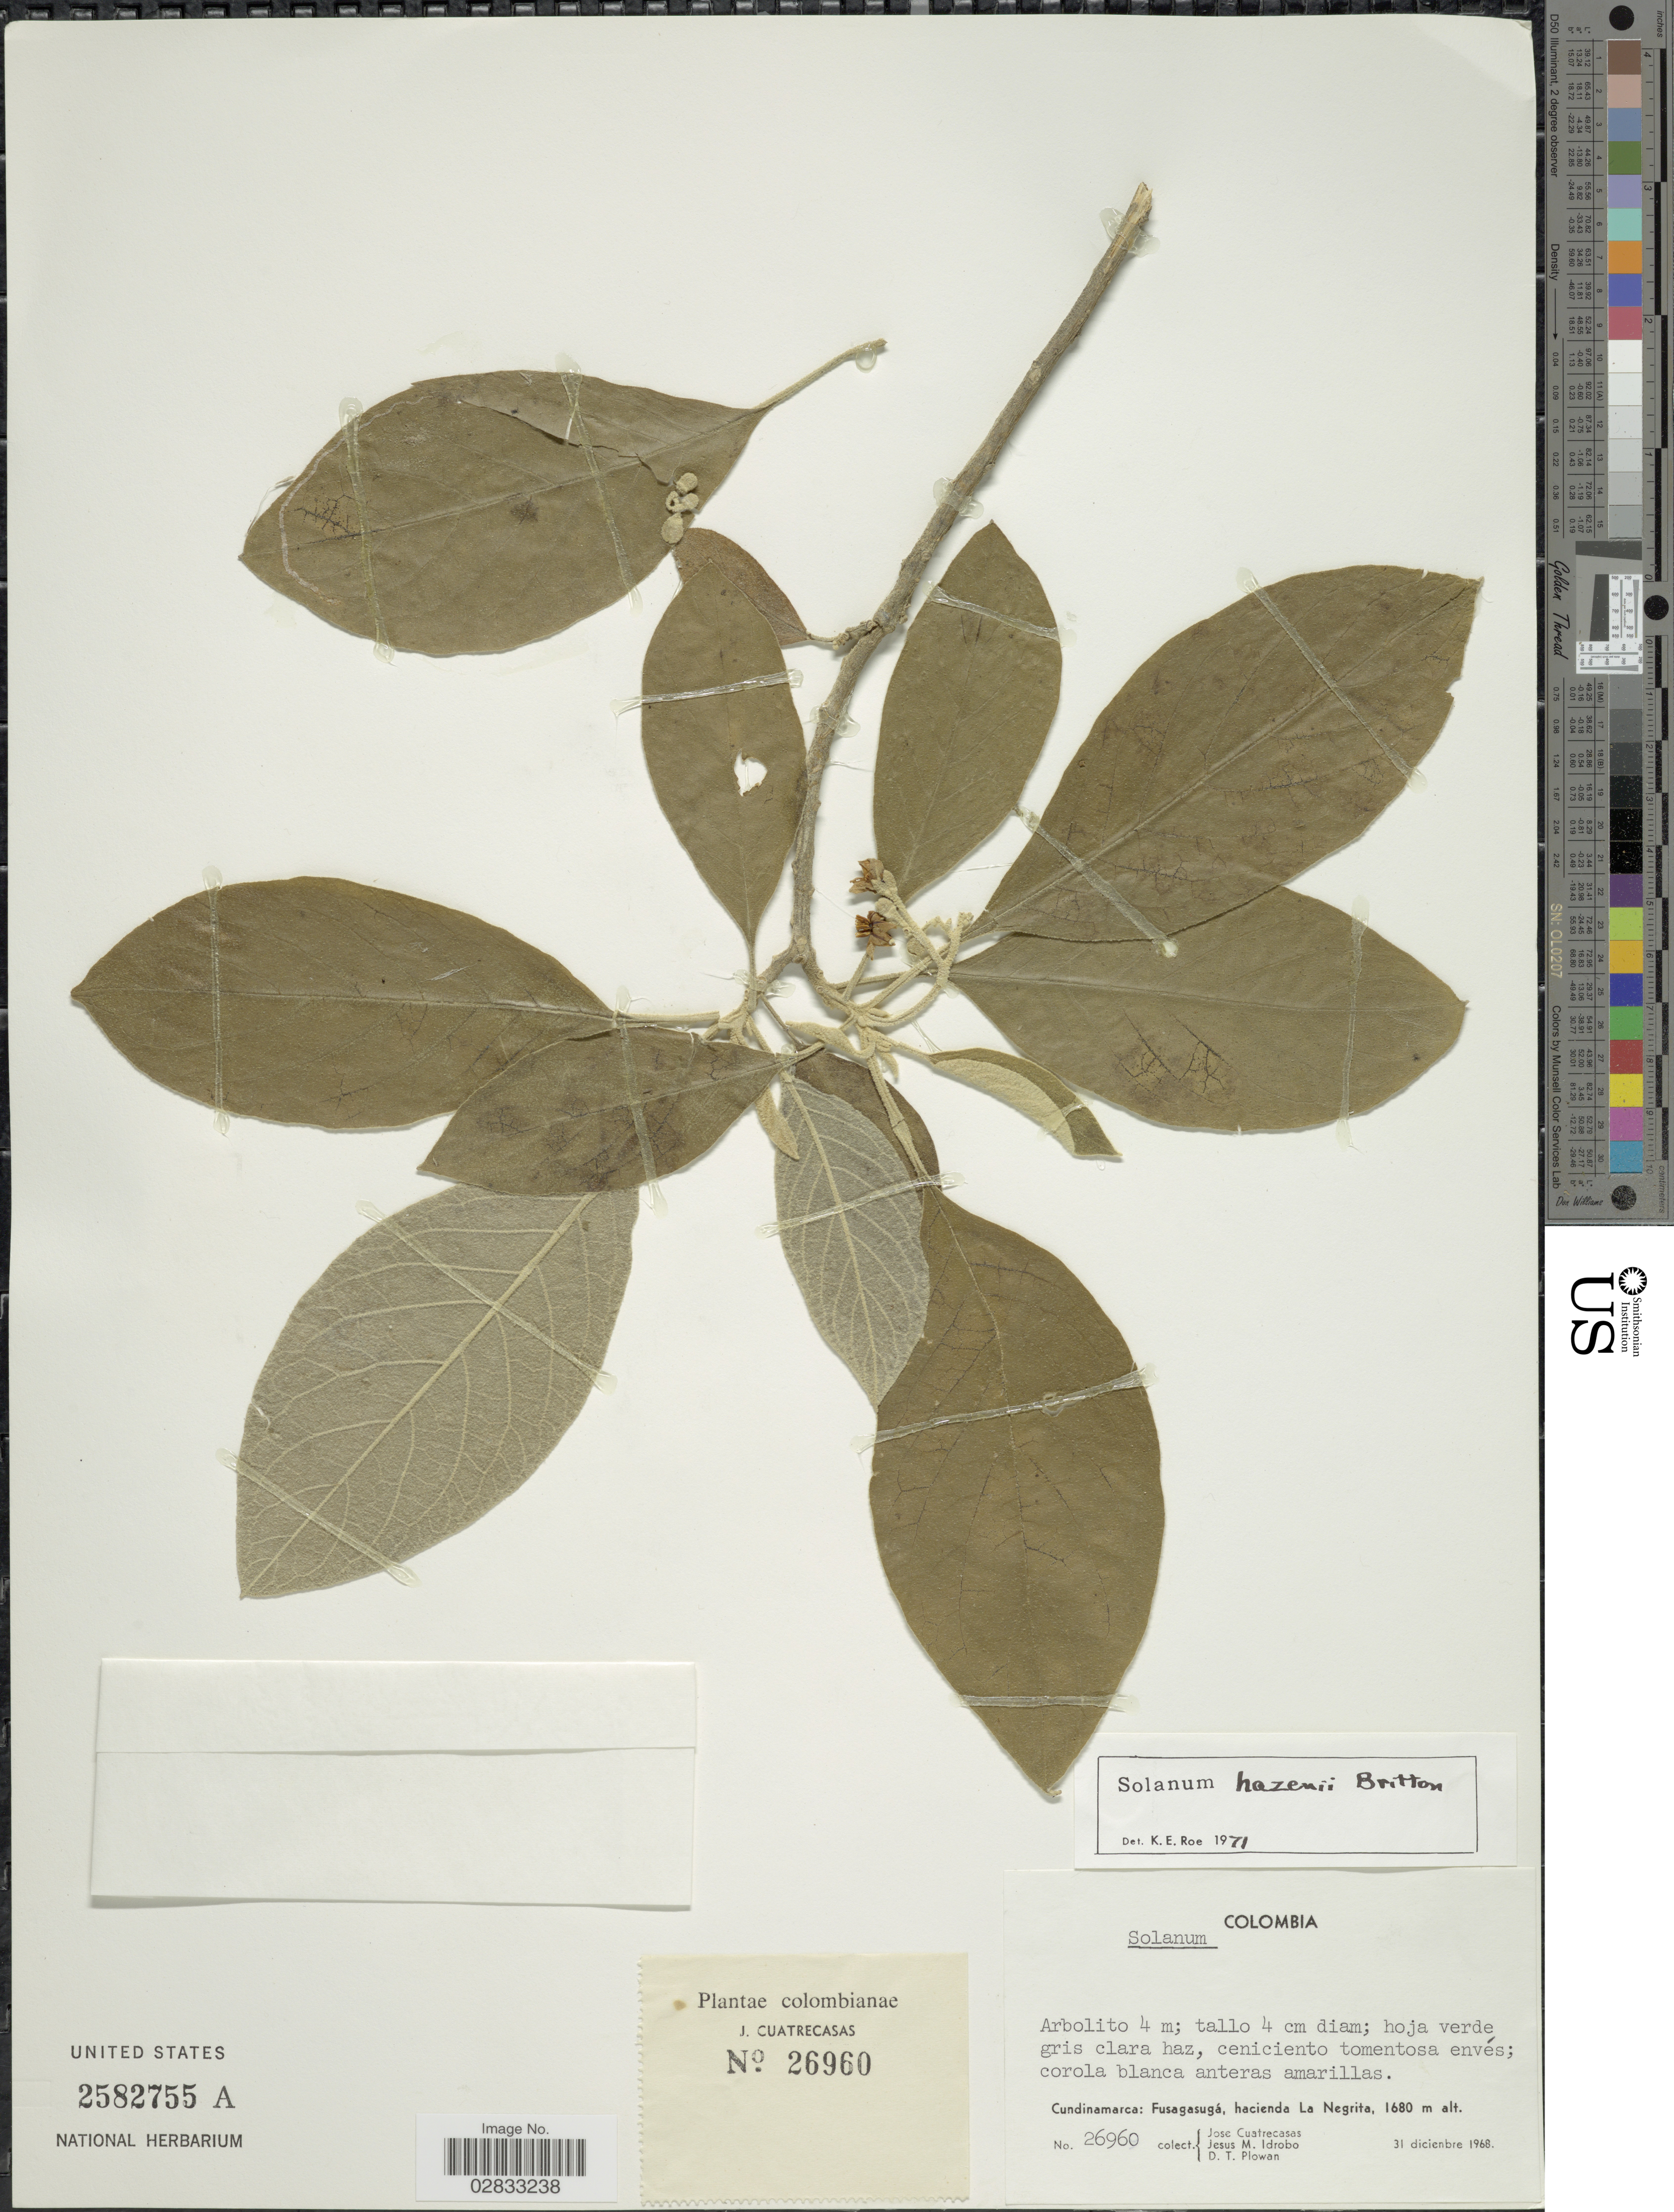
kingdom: Plantae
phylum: Tracheophyta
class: Magnoliopsida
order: Solanales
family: Solanaceae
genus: Solanum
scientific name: Solanum hazenii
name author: Britton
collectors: J. Cuatrecasas, J. M. Idrobo & D. Plowan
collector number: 26960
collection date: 1968-12-31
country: Colombia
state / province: Cundinamarca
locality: Fusagasugá, hacienda La Negrita.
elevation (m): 1680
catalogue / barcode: US 2582755A